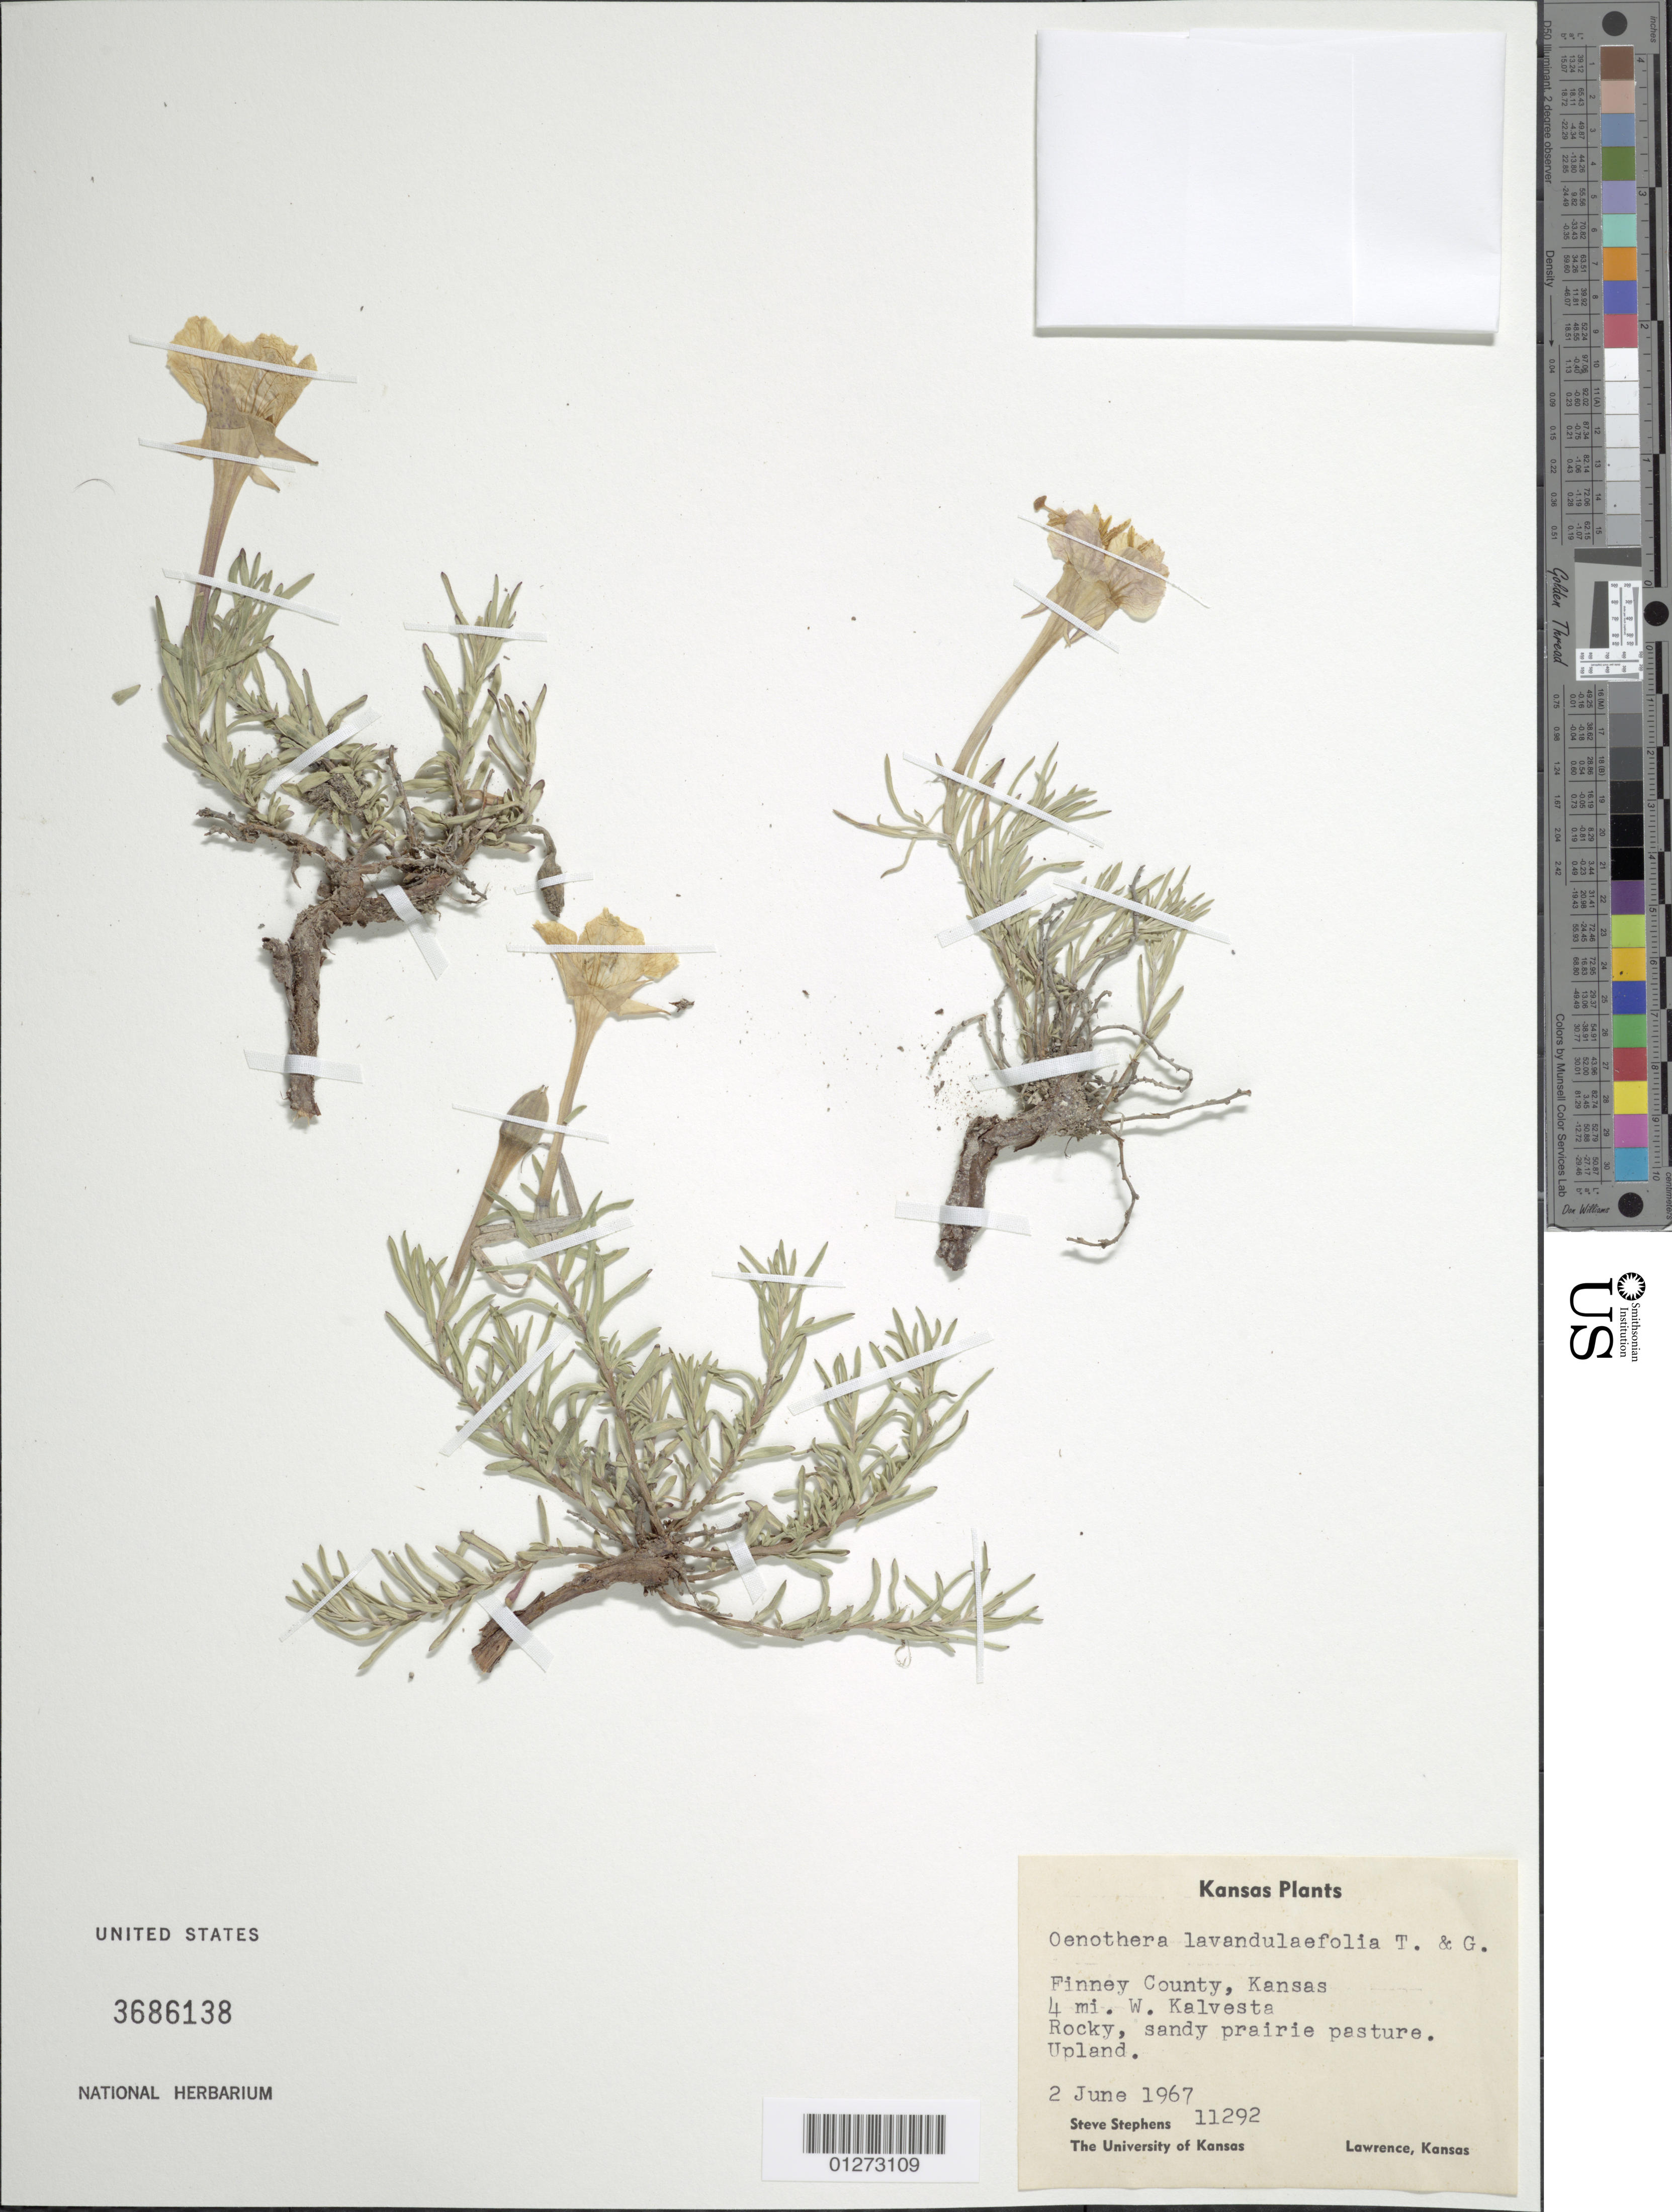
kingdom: Plantae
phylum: Tracheophyta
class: Magnoliopsida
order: Myrtales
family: Onagraceae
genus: Oenothera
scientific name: Oenothera lavandulifolia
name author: Torr. & A. Gray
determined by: Wagner, W. L., (BOT), Smithsonian Institution - National Museum of Natural History (UNITED STATES)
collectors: S. Stephens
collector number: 11292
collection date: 1967-06-02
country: United States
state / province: Kansas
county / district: Finney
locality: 4 mi W. Kalvesta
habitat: Rocky, sandy prairie pasture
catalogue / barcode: US 3686138